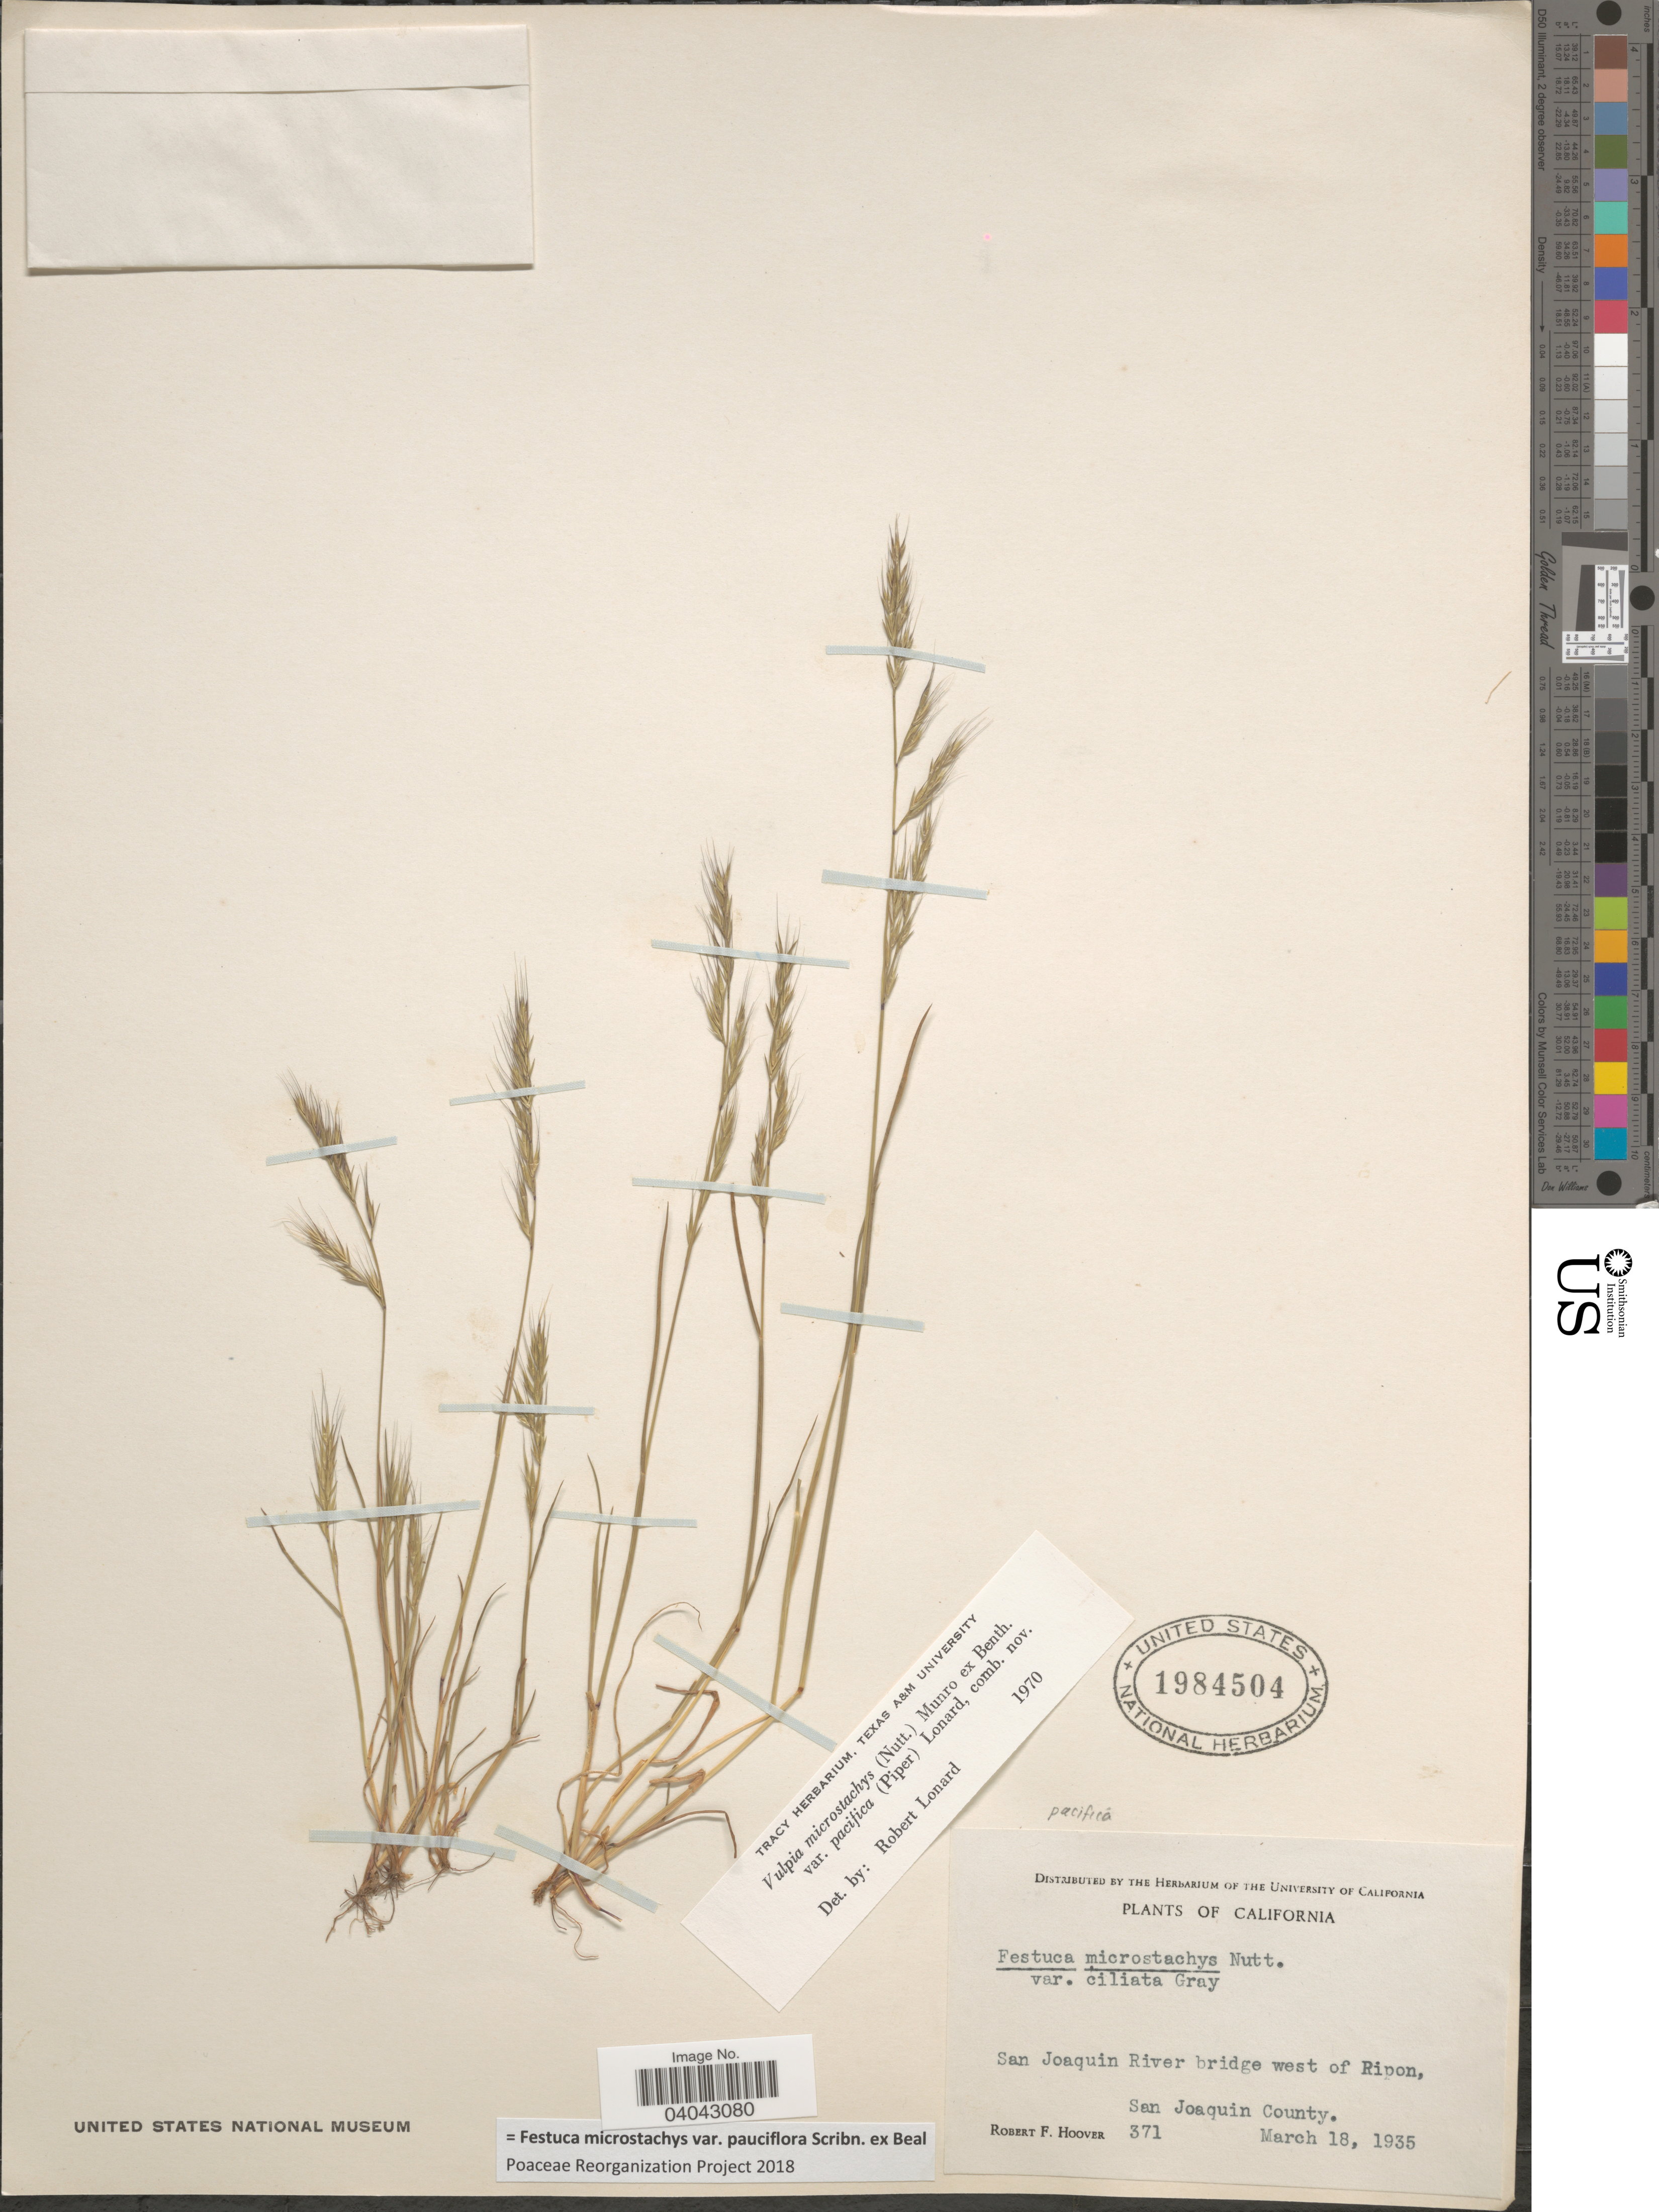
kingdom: Plantae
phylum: Tracheophyta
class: Liliopsida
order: Poales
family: Poaceae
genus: Festuca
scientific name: Festuca microstachys var. pauciflora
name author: Scribn. ex W.J. Beal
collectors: R. F. Hoover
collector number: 371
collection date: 1935-03-18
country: United States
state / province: California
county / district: San Joaquin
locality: San Joaquin River bridge west of Ripon, San Joaquin County.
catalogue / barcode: US 1984504